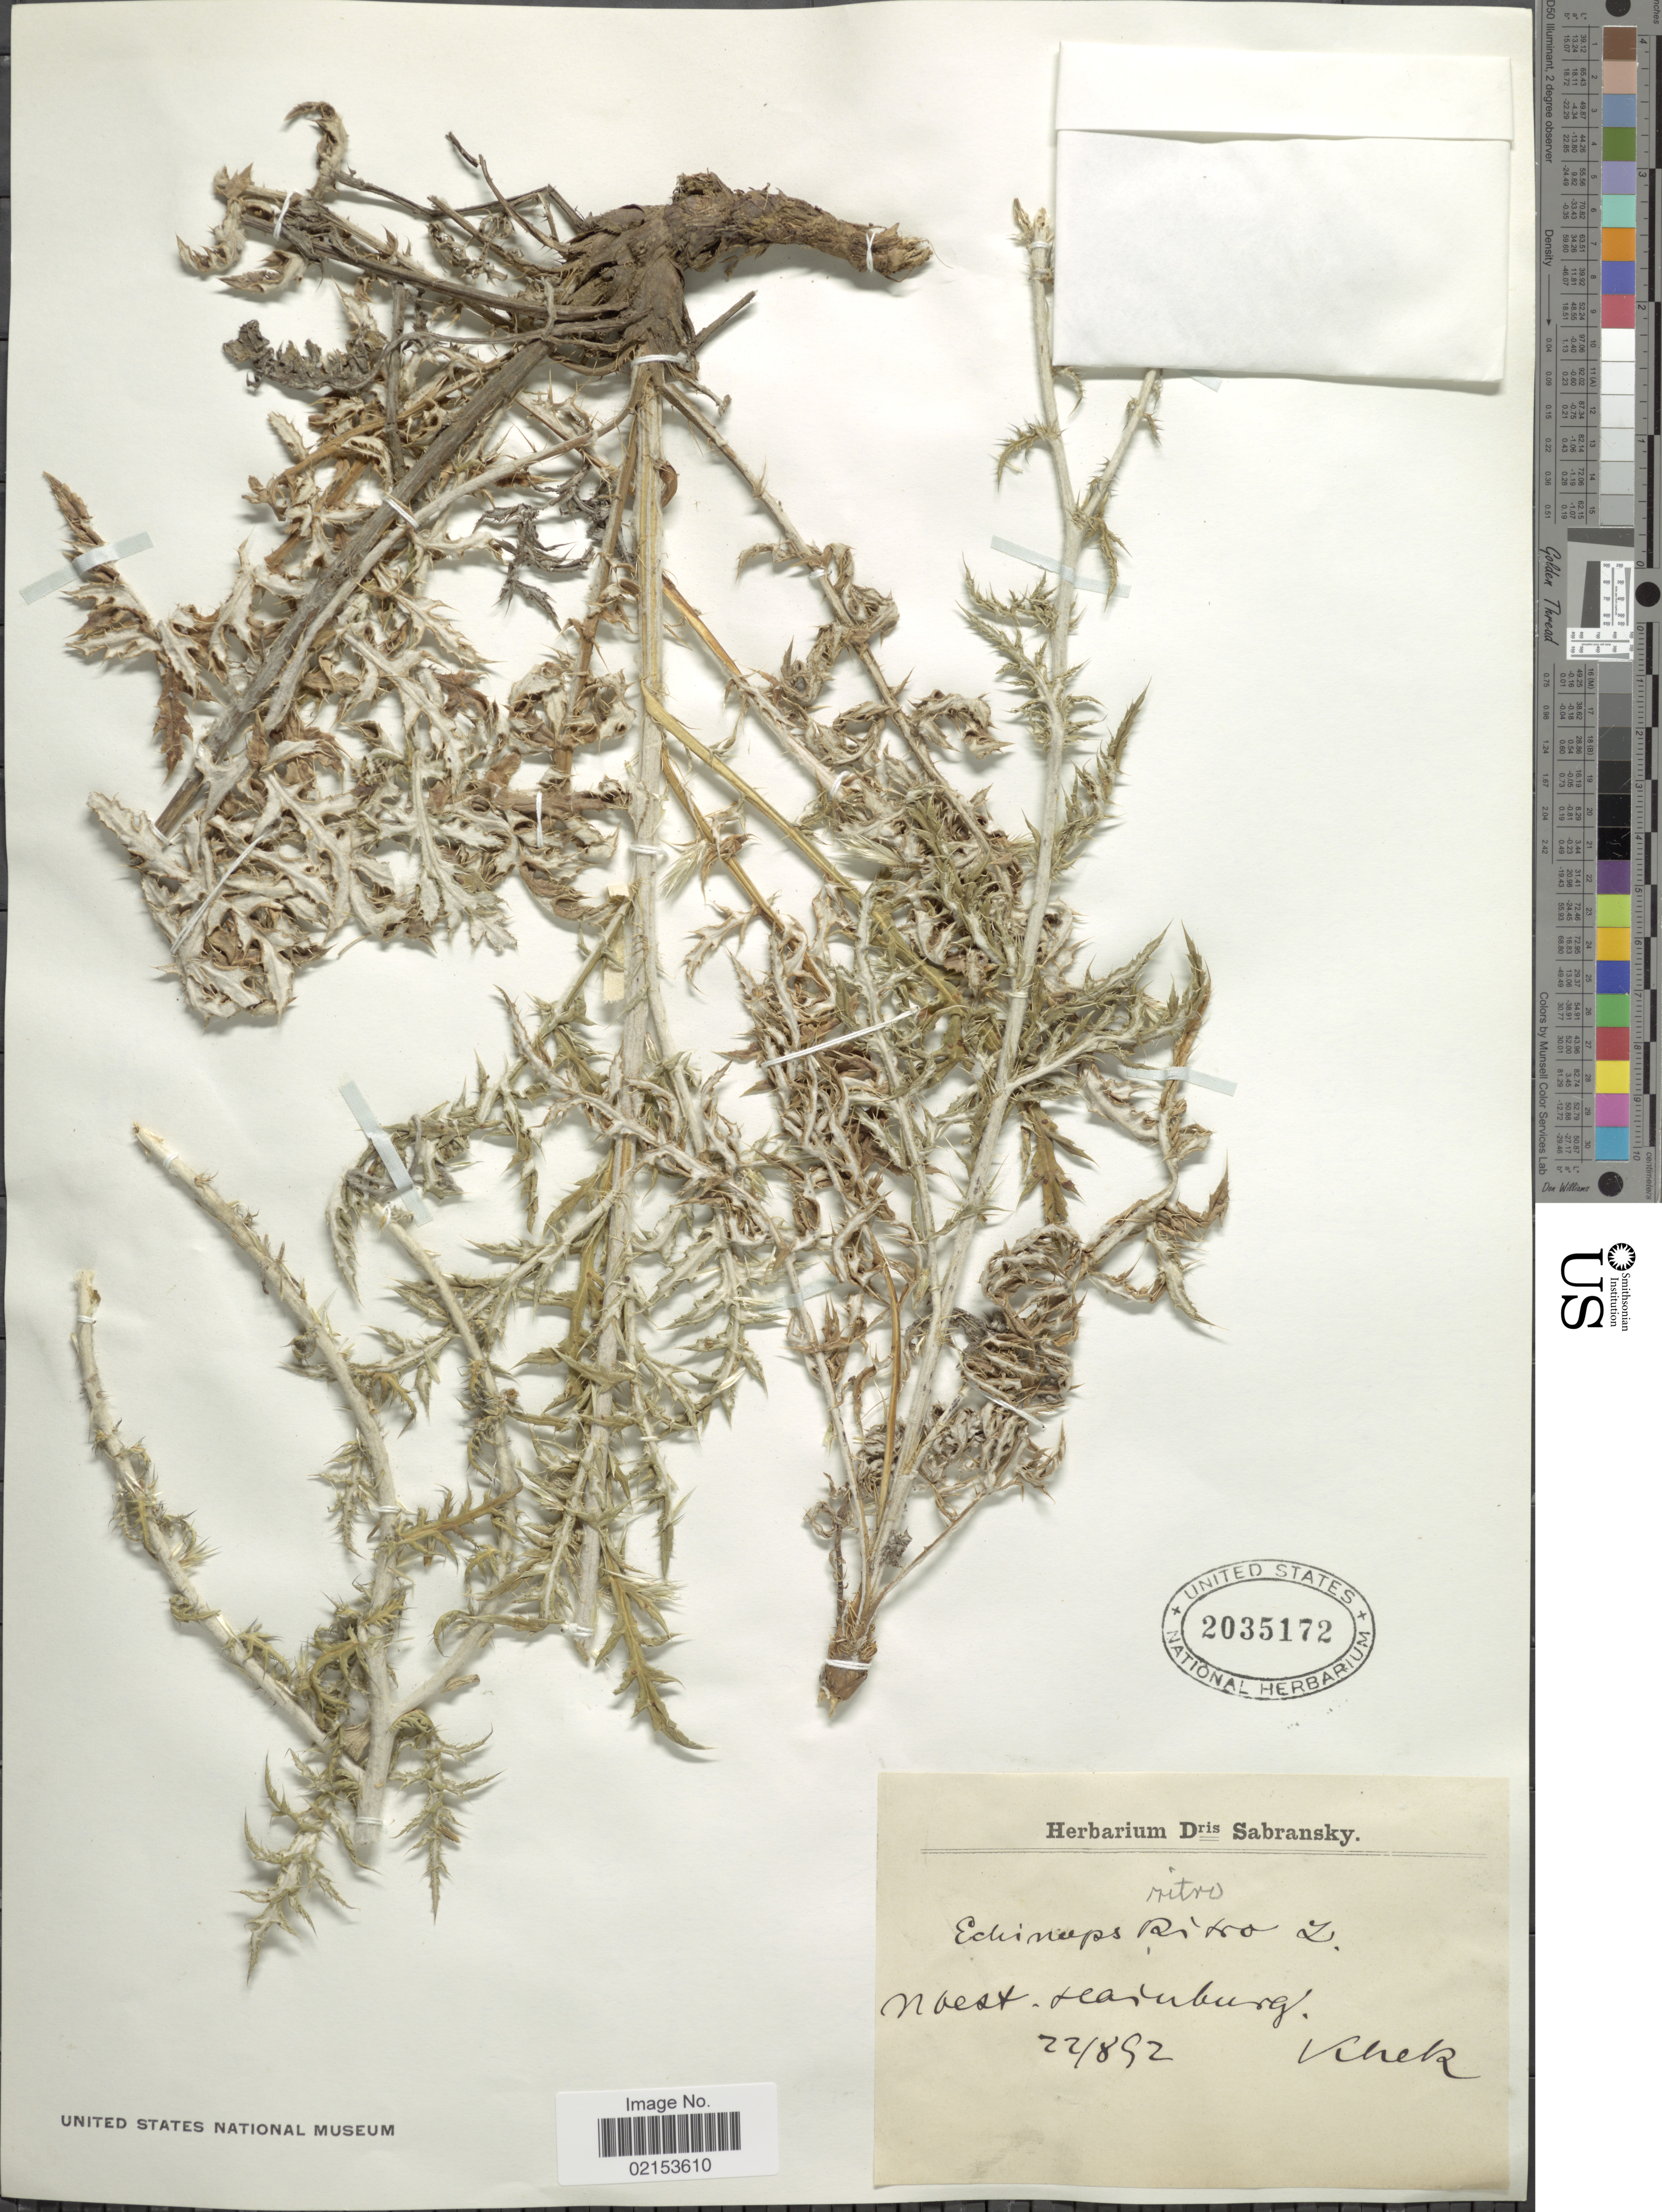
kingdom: Plantae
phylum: Tracheophyta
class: Magnoliopsida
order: Asterales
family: Asteraceae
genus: Echinops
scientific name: Echinops ritro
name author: L.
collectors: Khek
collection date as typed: Transcribed d/m/y: 22/8/92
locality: Noest. Seavuburg [interpreted]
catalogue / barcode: US 2035172